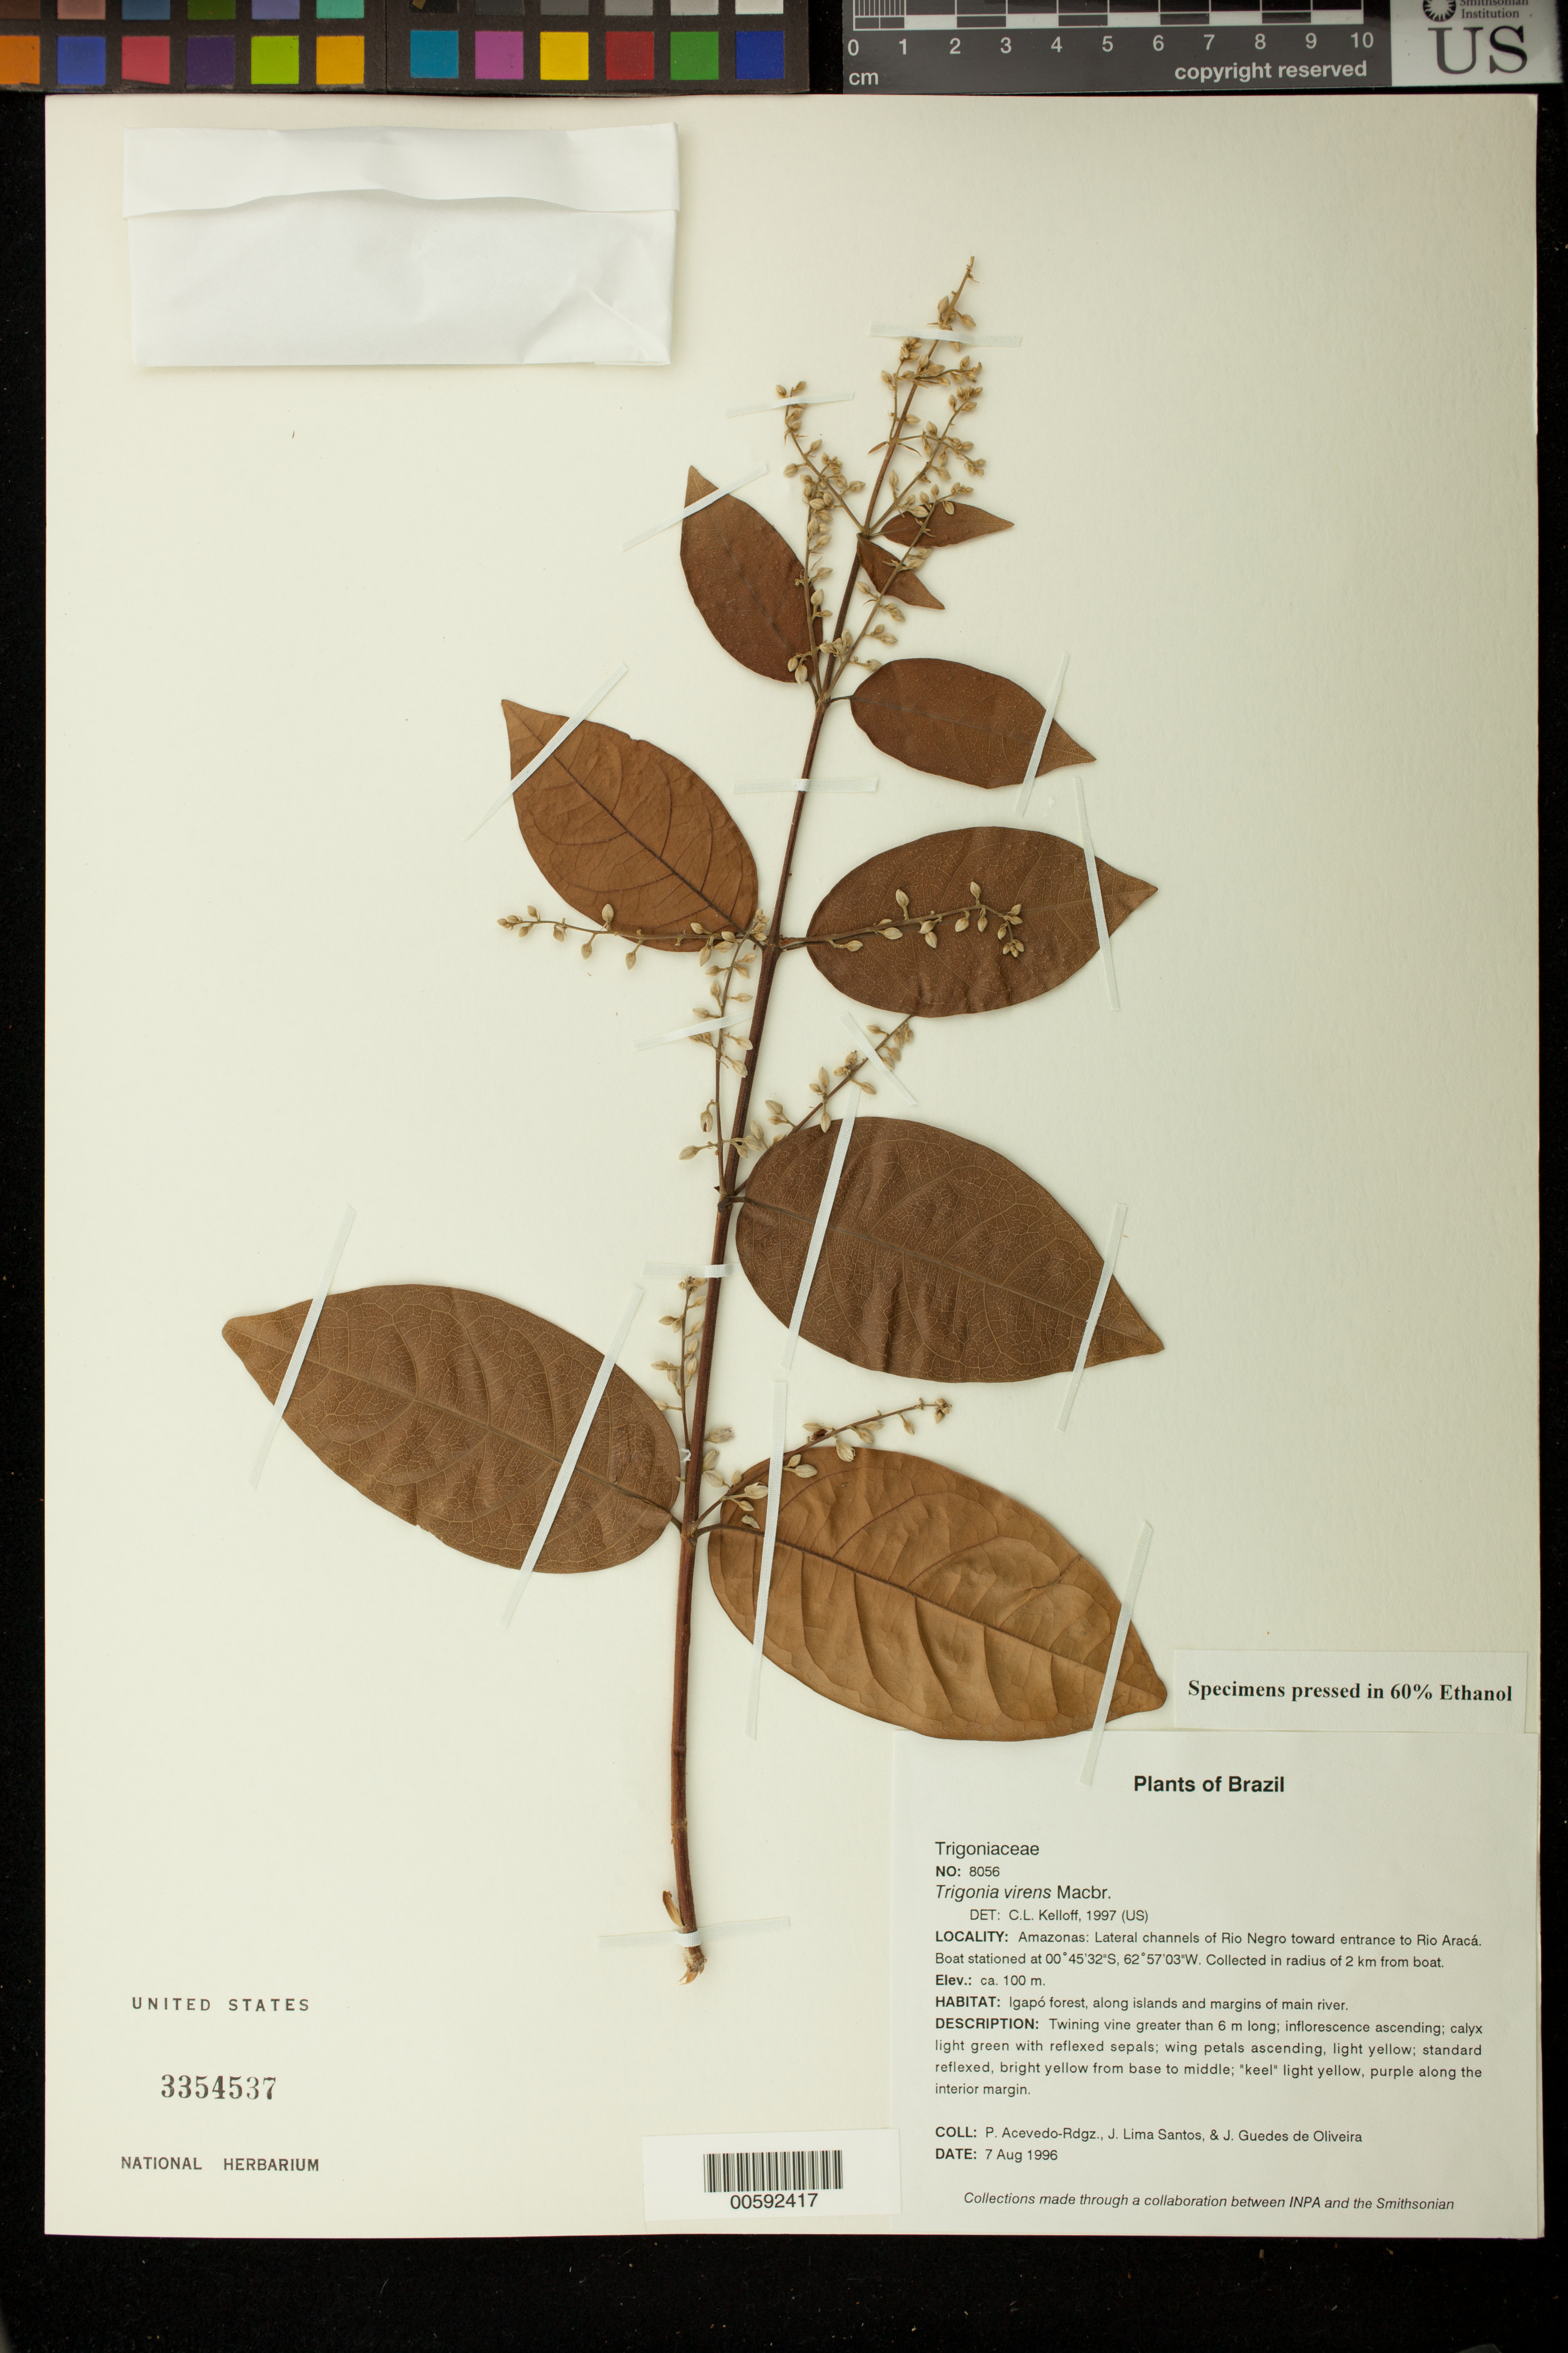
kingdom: Plantae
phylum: Tracheophyta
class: Magnoliopsida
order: Malpighiales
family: Trigoniaceae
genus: Trigonia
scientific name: Trigonia virens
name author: J.F. Macbr.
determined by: Kelloff, Carol L., (US), Smithsonian Institution - National Museum of Natural History (UNITED STATES)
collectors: P. Acevedo-Rodr., J. L. Santos & J. Guedes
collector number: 8056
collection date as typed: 07 Aug 1996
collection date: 1996-08-07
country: Brazil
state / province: Amazonas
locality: Amazonas: Lateral channels of Río Negro toward entrance to Río Araca. Boat situated at coordinates. Collected in a radius of 2 km from boat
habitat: Igapó forest, along islands and margins of main river.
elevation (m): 100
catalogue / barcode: US 3354537